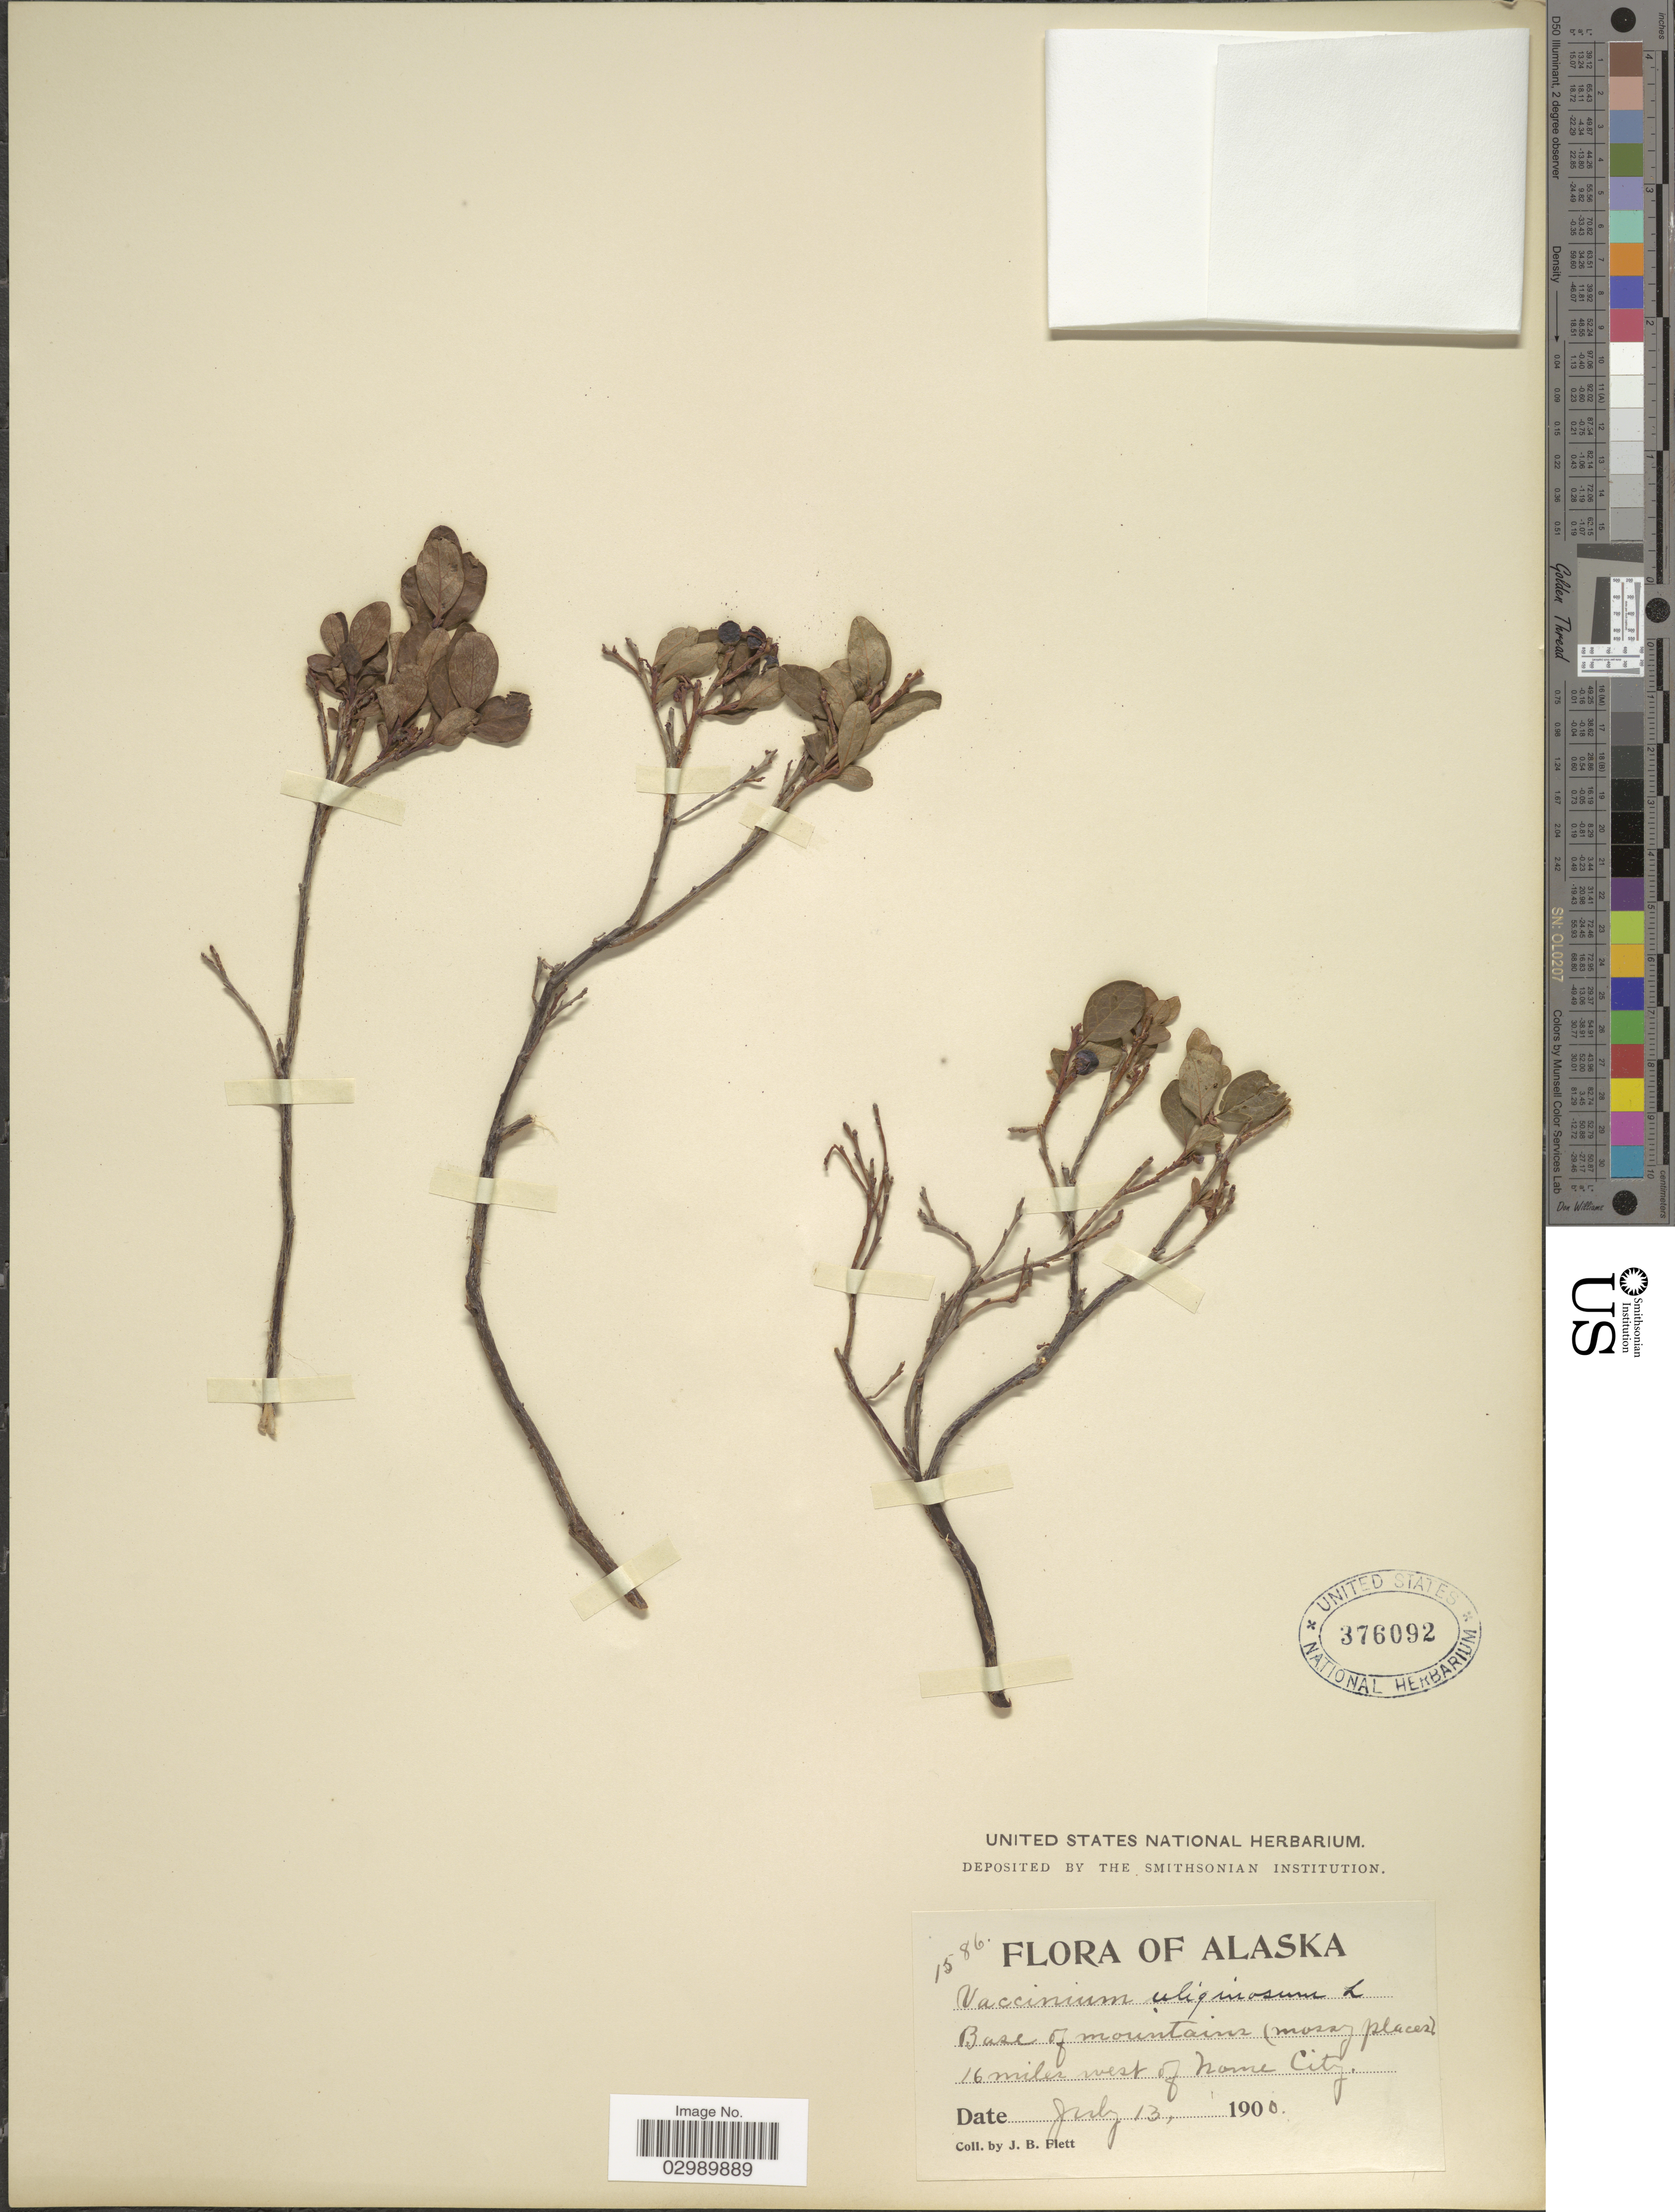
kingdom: Plantae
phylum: Tracheophyta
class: Magnoliopsida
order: Ericales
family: Ericaceae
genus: Vaccinium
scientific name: Vaccinium uliginosum var. alpinum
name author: Bigelow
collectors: J. Flett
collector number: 1586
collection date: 1900-07-13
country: United States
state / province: Alaska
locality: Base of mountains (mossy places) 16 miles west of Nome City.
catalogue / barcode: US 376092